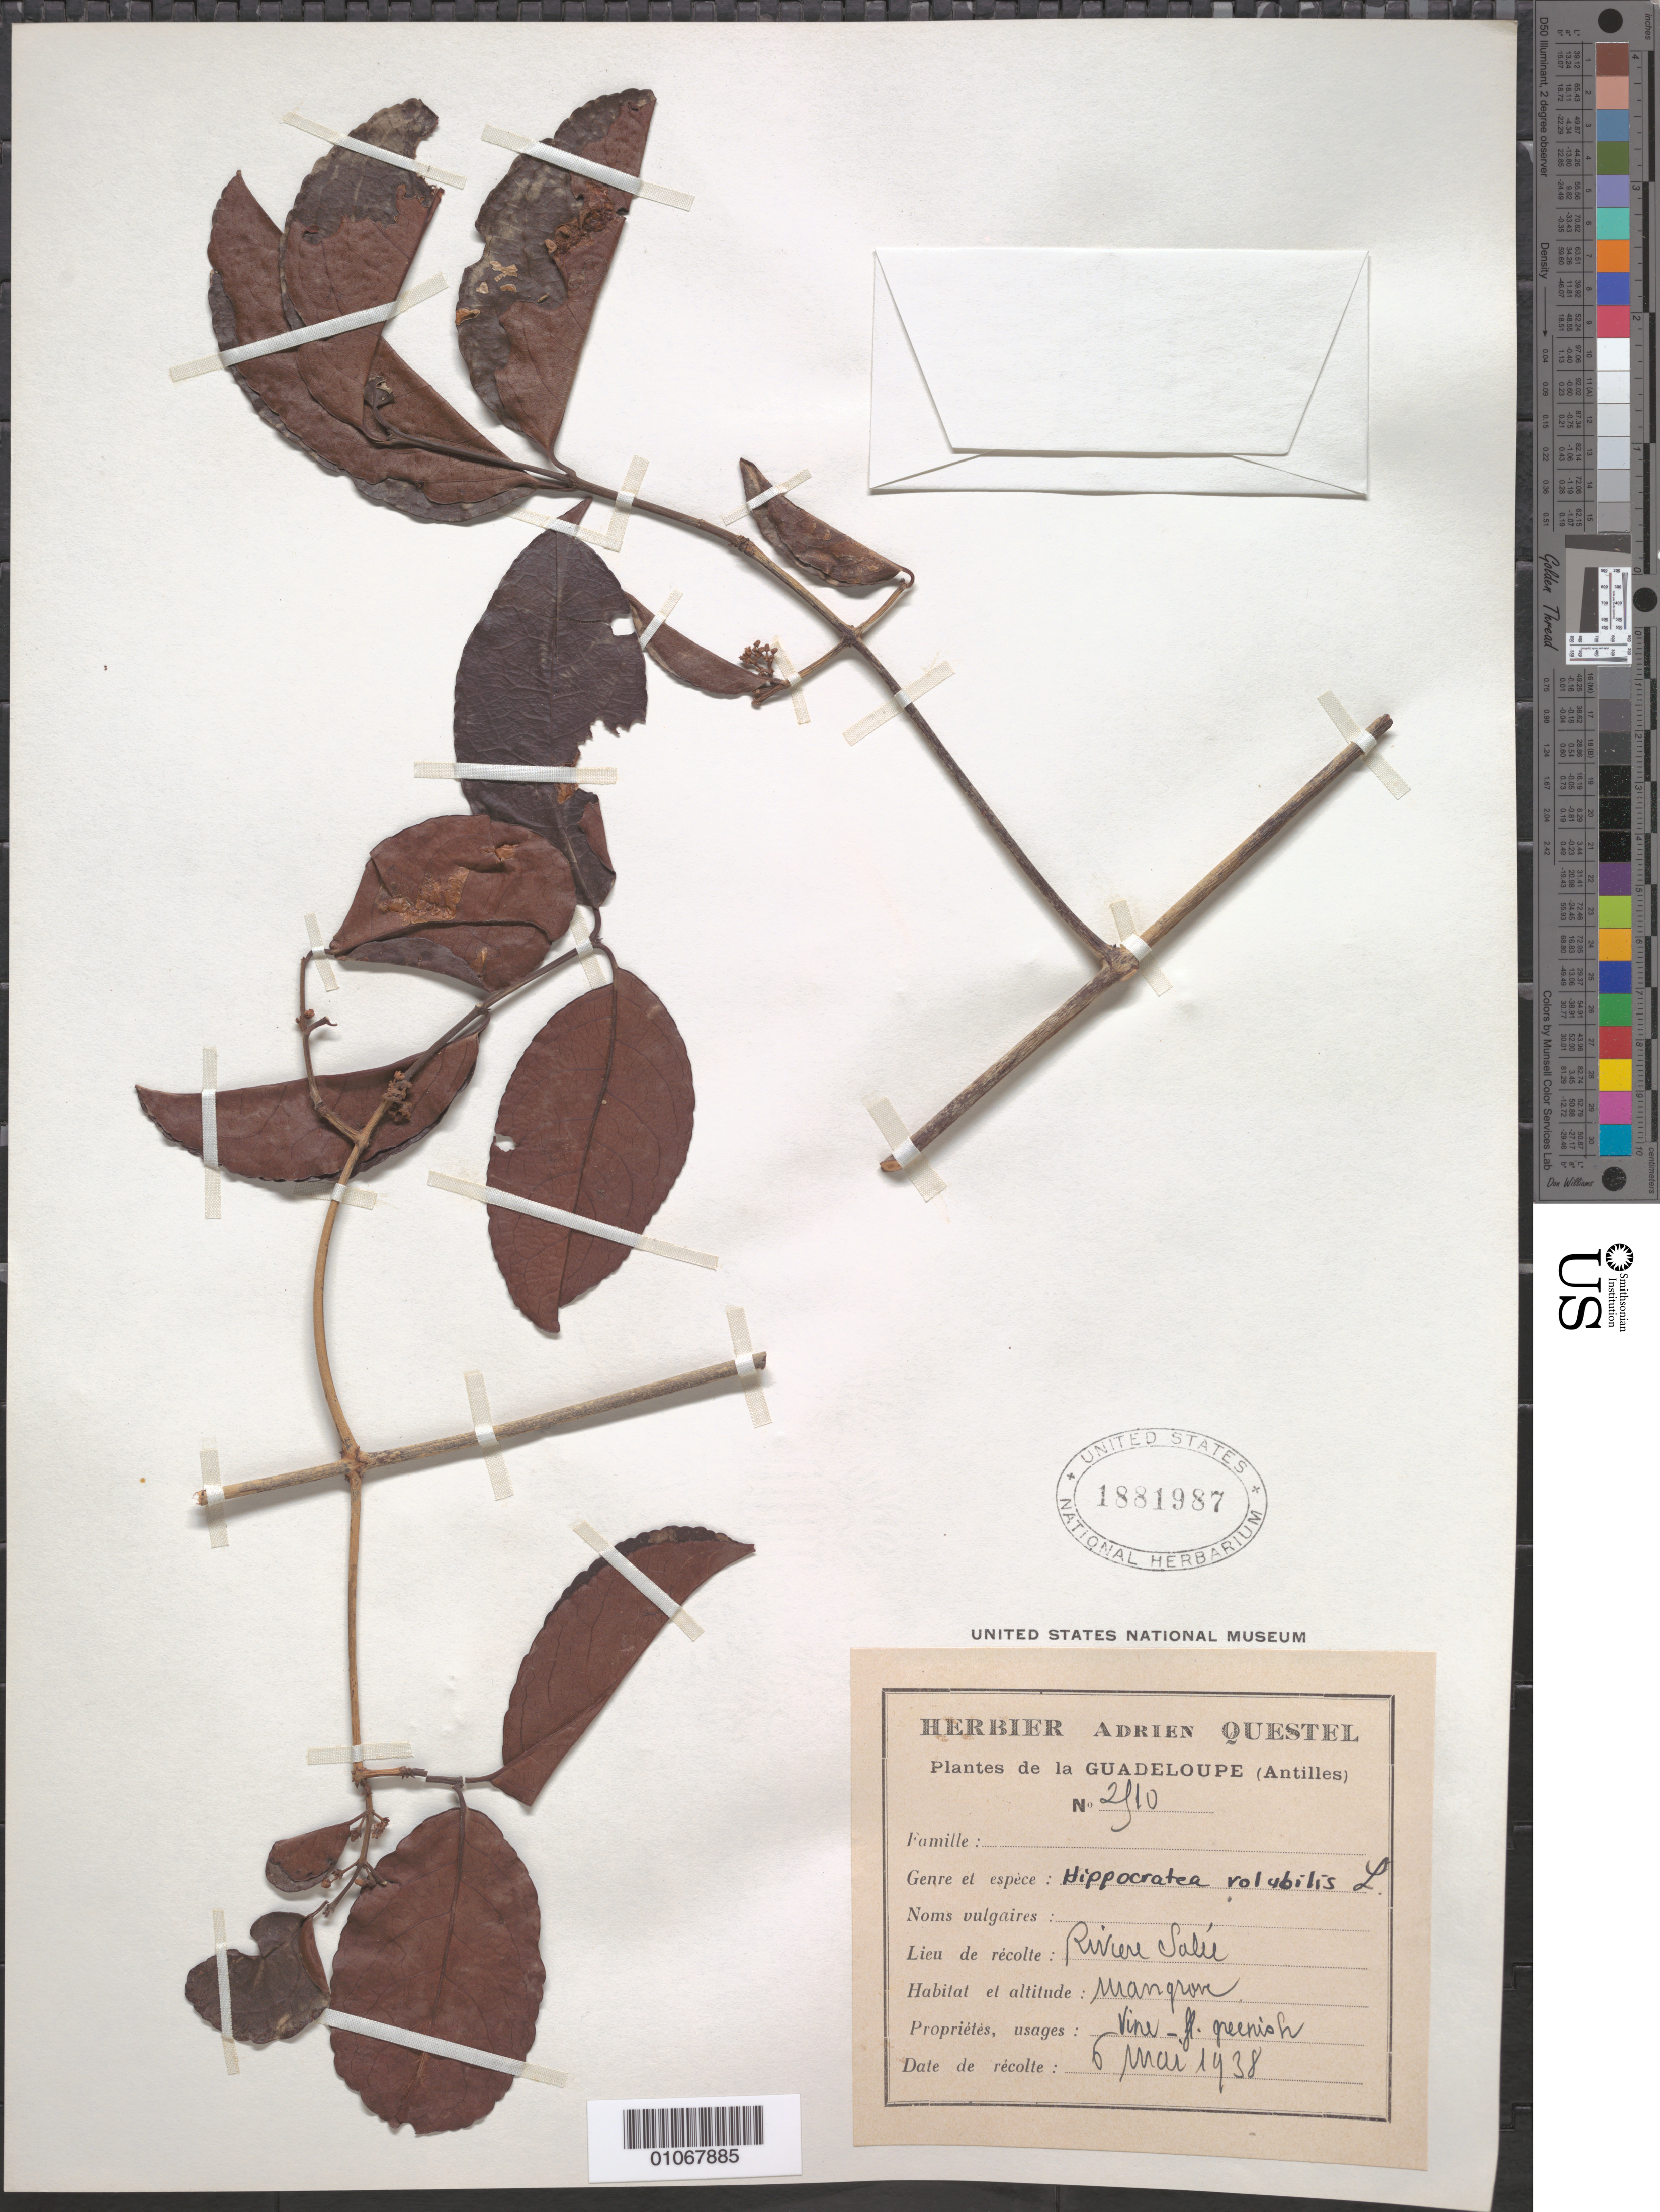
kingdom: Plantae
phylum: Tracheophyta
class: Magnoliopsida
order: Celastrales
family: Celastraceae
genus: Hippocratea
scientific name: Hippocratea volubilis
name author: L.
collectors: A. Questel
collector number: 2110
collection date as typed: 06 May 1938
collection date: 1938-05-06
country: Guadeloupe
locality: Mangrove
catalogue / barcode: US 1881987